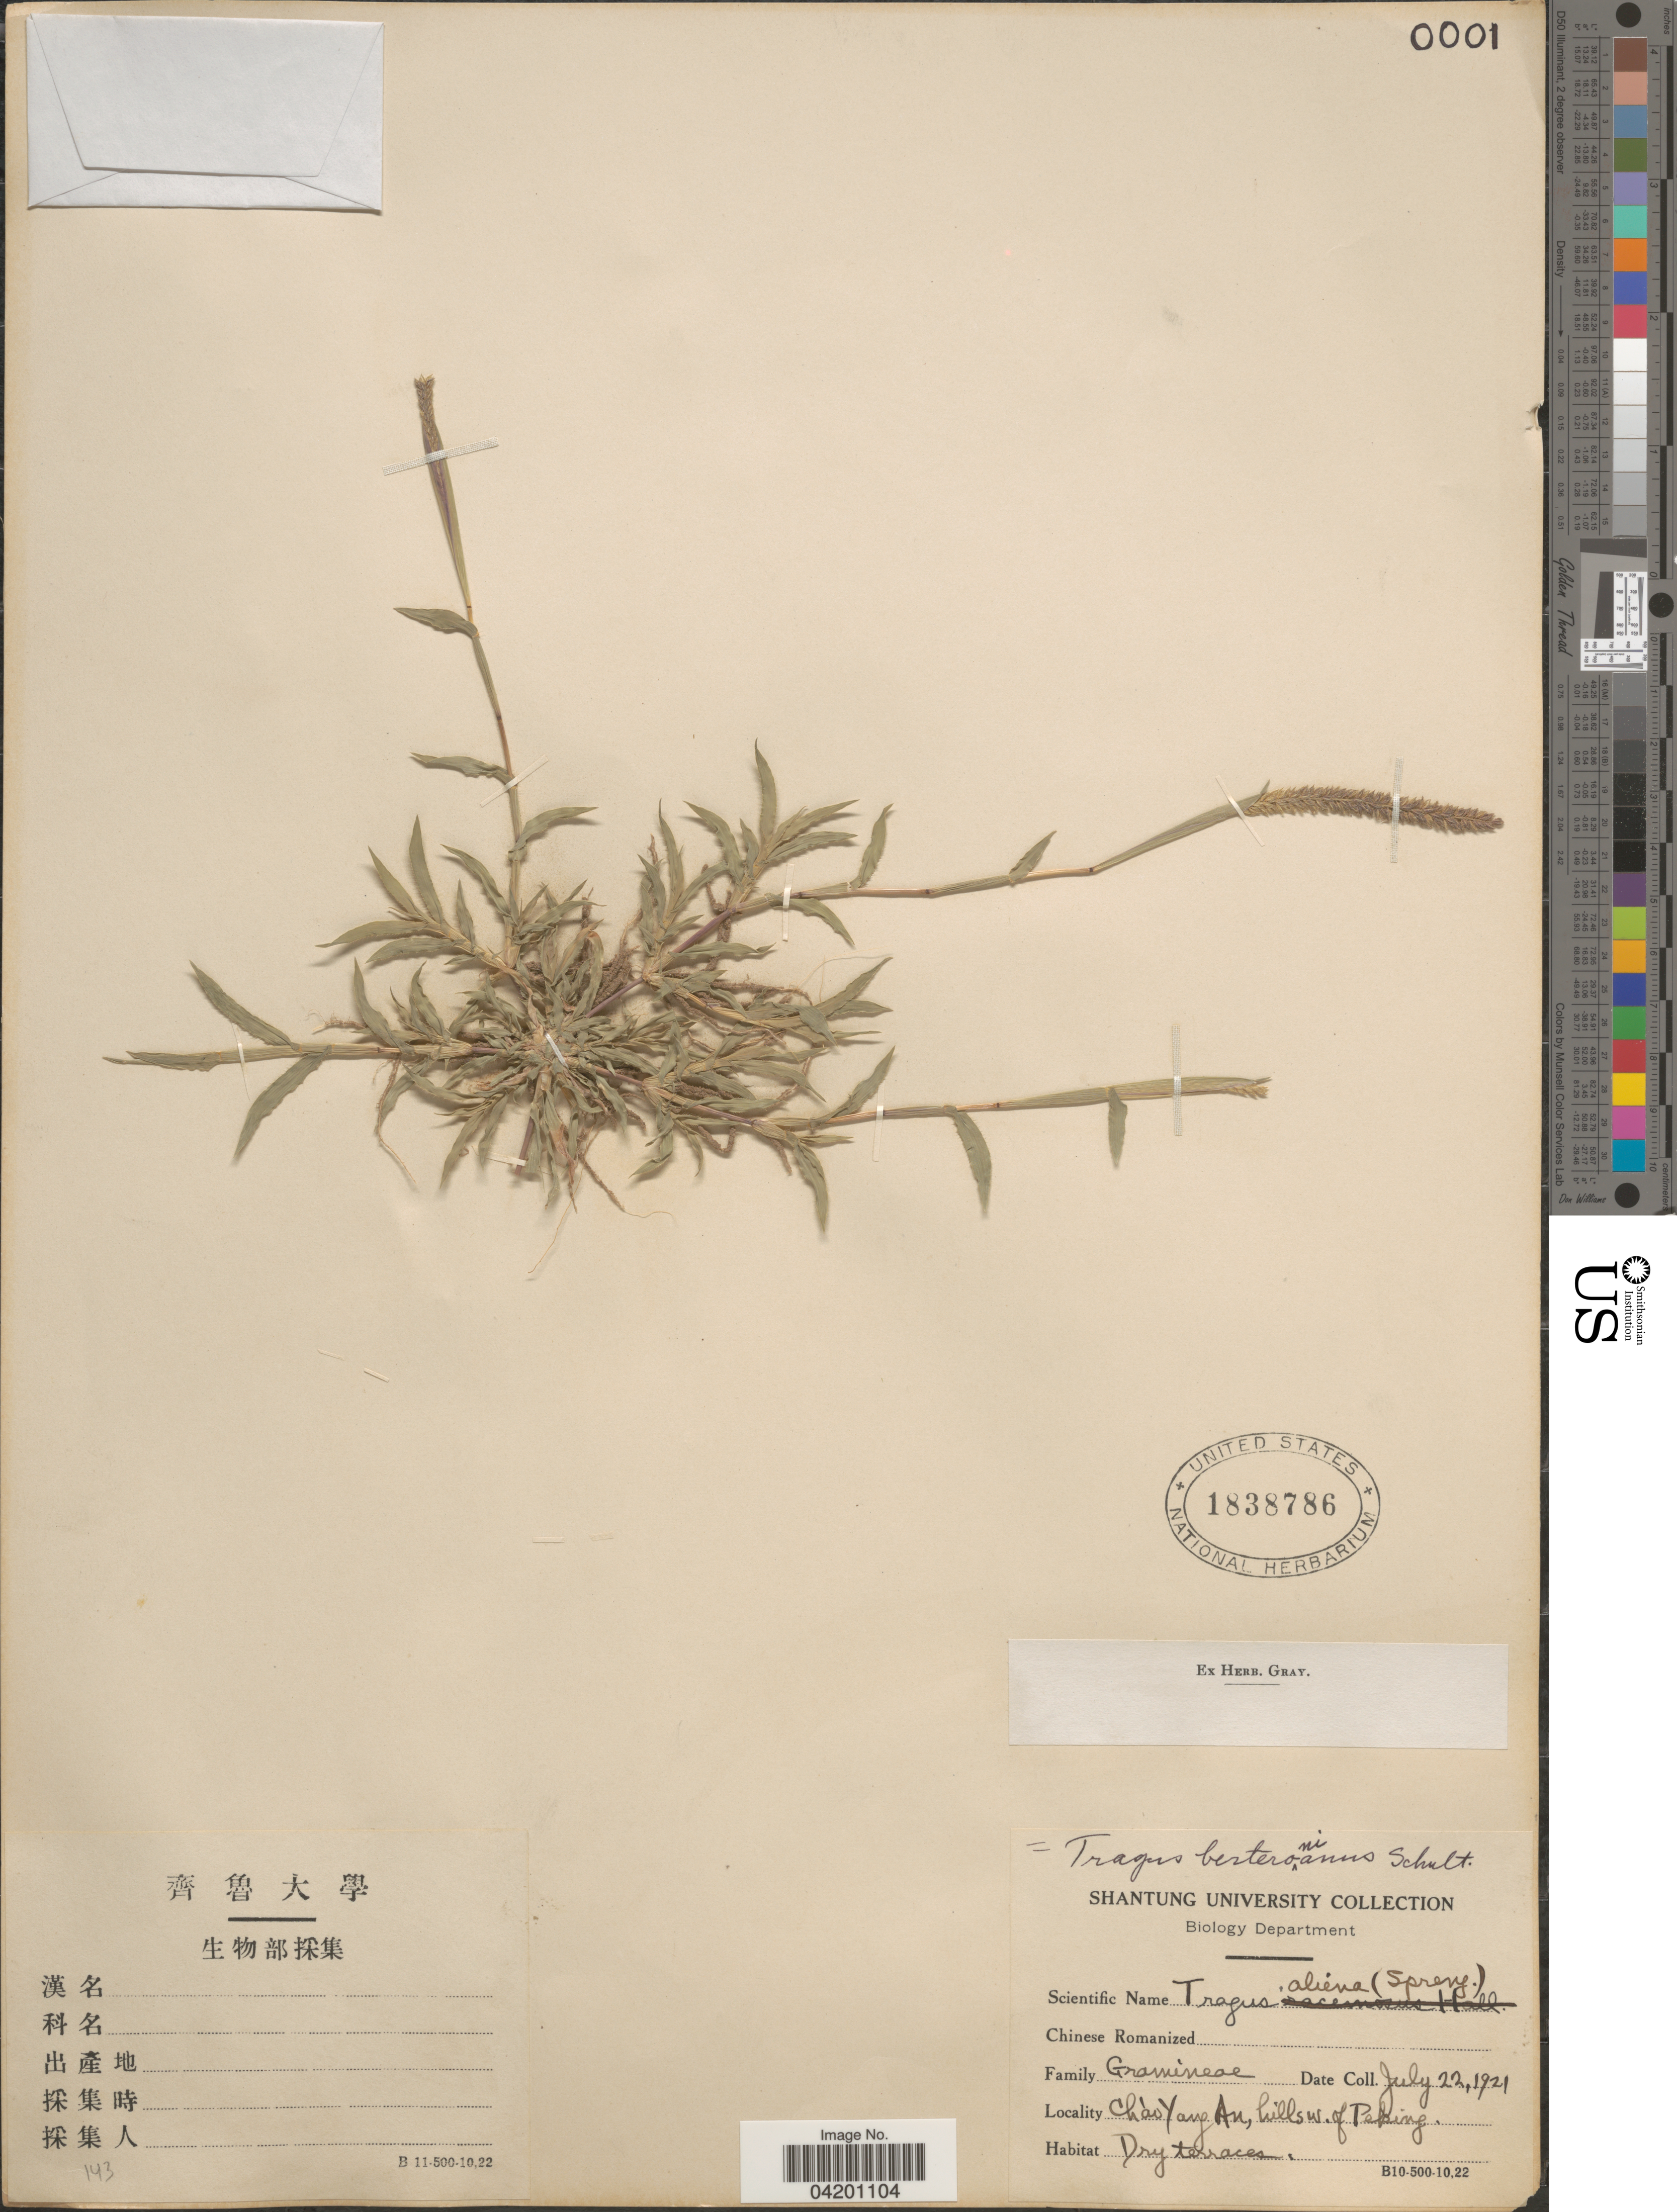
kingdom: Plantae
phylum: Tracheophyta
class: Liliopsida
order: Poales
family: Poaceae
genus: Tragus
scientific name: Tragus berteronianus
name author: Schult.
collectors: Shantung University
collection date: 1921-07-22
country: China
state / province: Beijing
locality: Chào Yang An [interpreted], hills w. of Peking.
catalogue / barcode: US 1838786